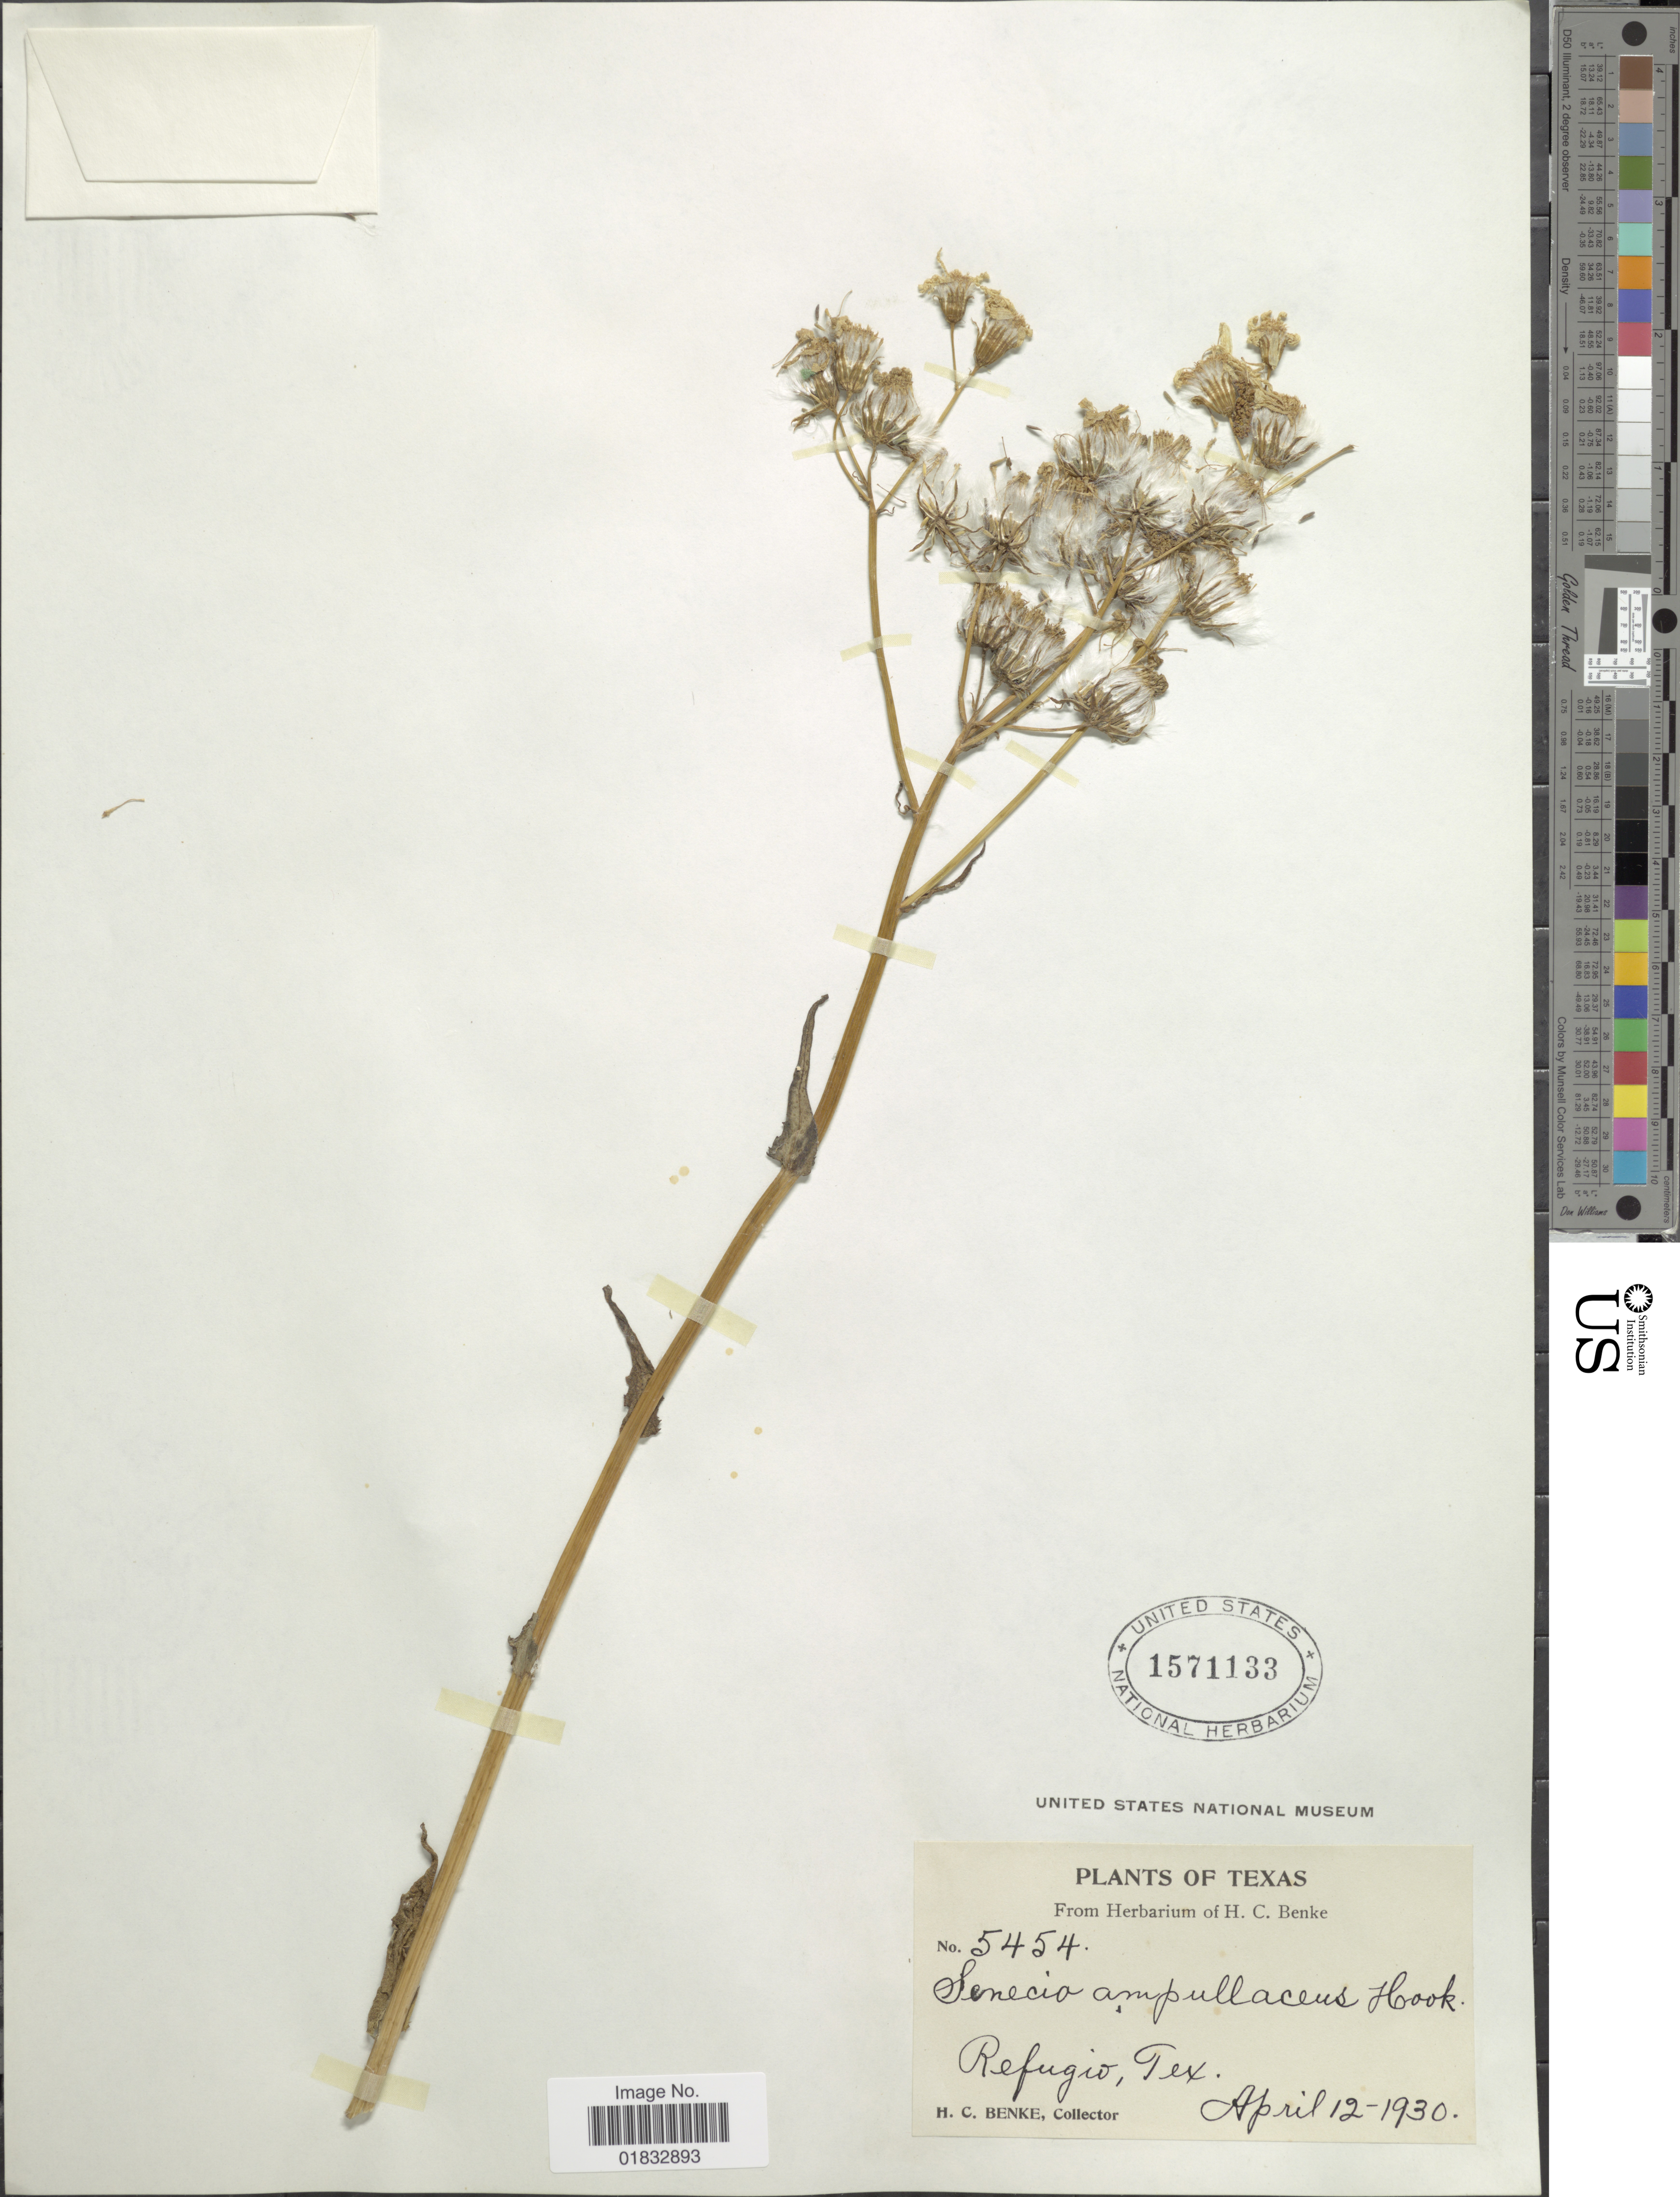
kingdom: Plantae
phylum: Tracheophyta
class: Magnoliopsida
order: Asterales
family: Asteraceae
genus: Senecio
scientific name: Senecio ampullaceus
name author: Hook.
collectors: H. Benke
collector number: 5454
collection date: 1930-04-12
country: United States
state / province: Texas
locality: Refugio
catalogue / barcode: US 1571133